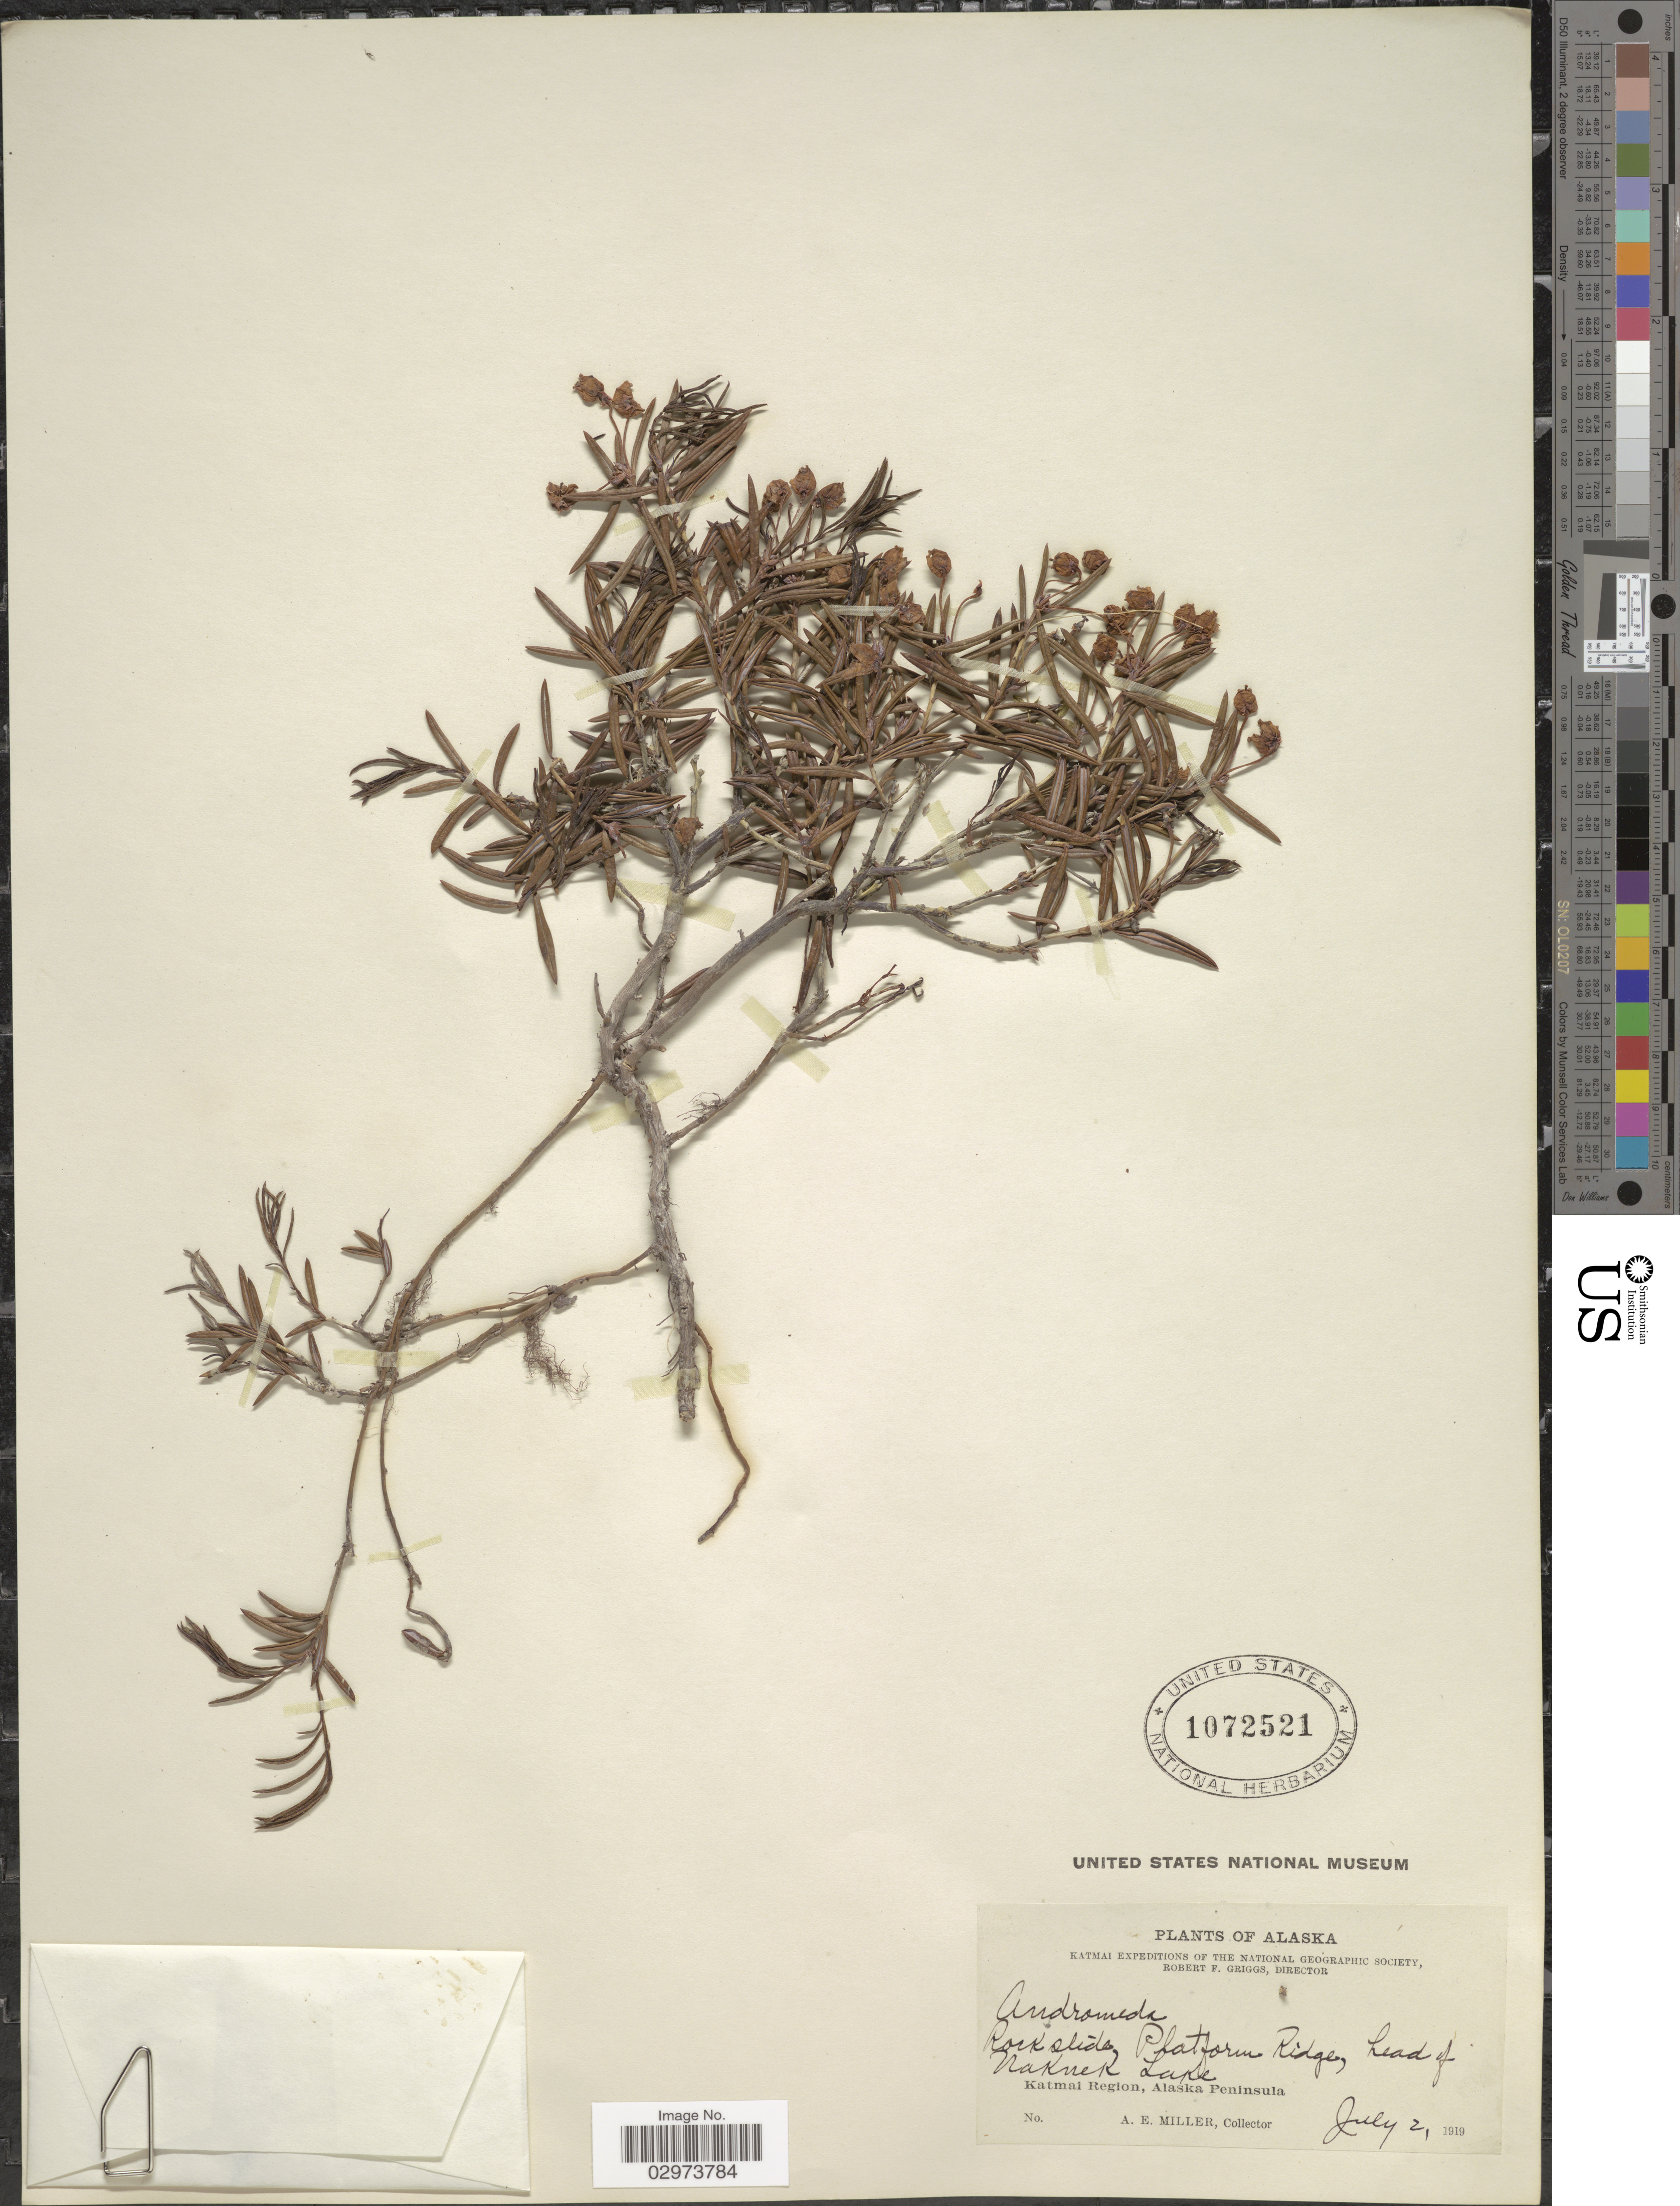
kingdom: Plantae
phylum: Tracheophyta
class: Magnoliopsida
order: Ericales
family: Ericaceae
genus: Andromeda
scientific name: Andromeda polifolia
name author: L.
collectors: A. E. Miller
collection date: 1919-07-02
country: United States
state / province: Alaska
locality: Rock slide, Platform Ridge, head of Naknek Lake. Katmai region, Alaska Peninsula.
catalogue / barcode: US 1072521